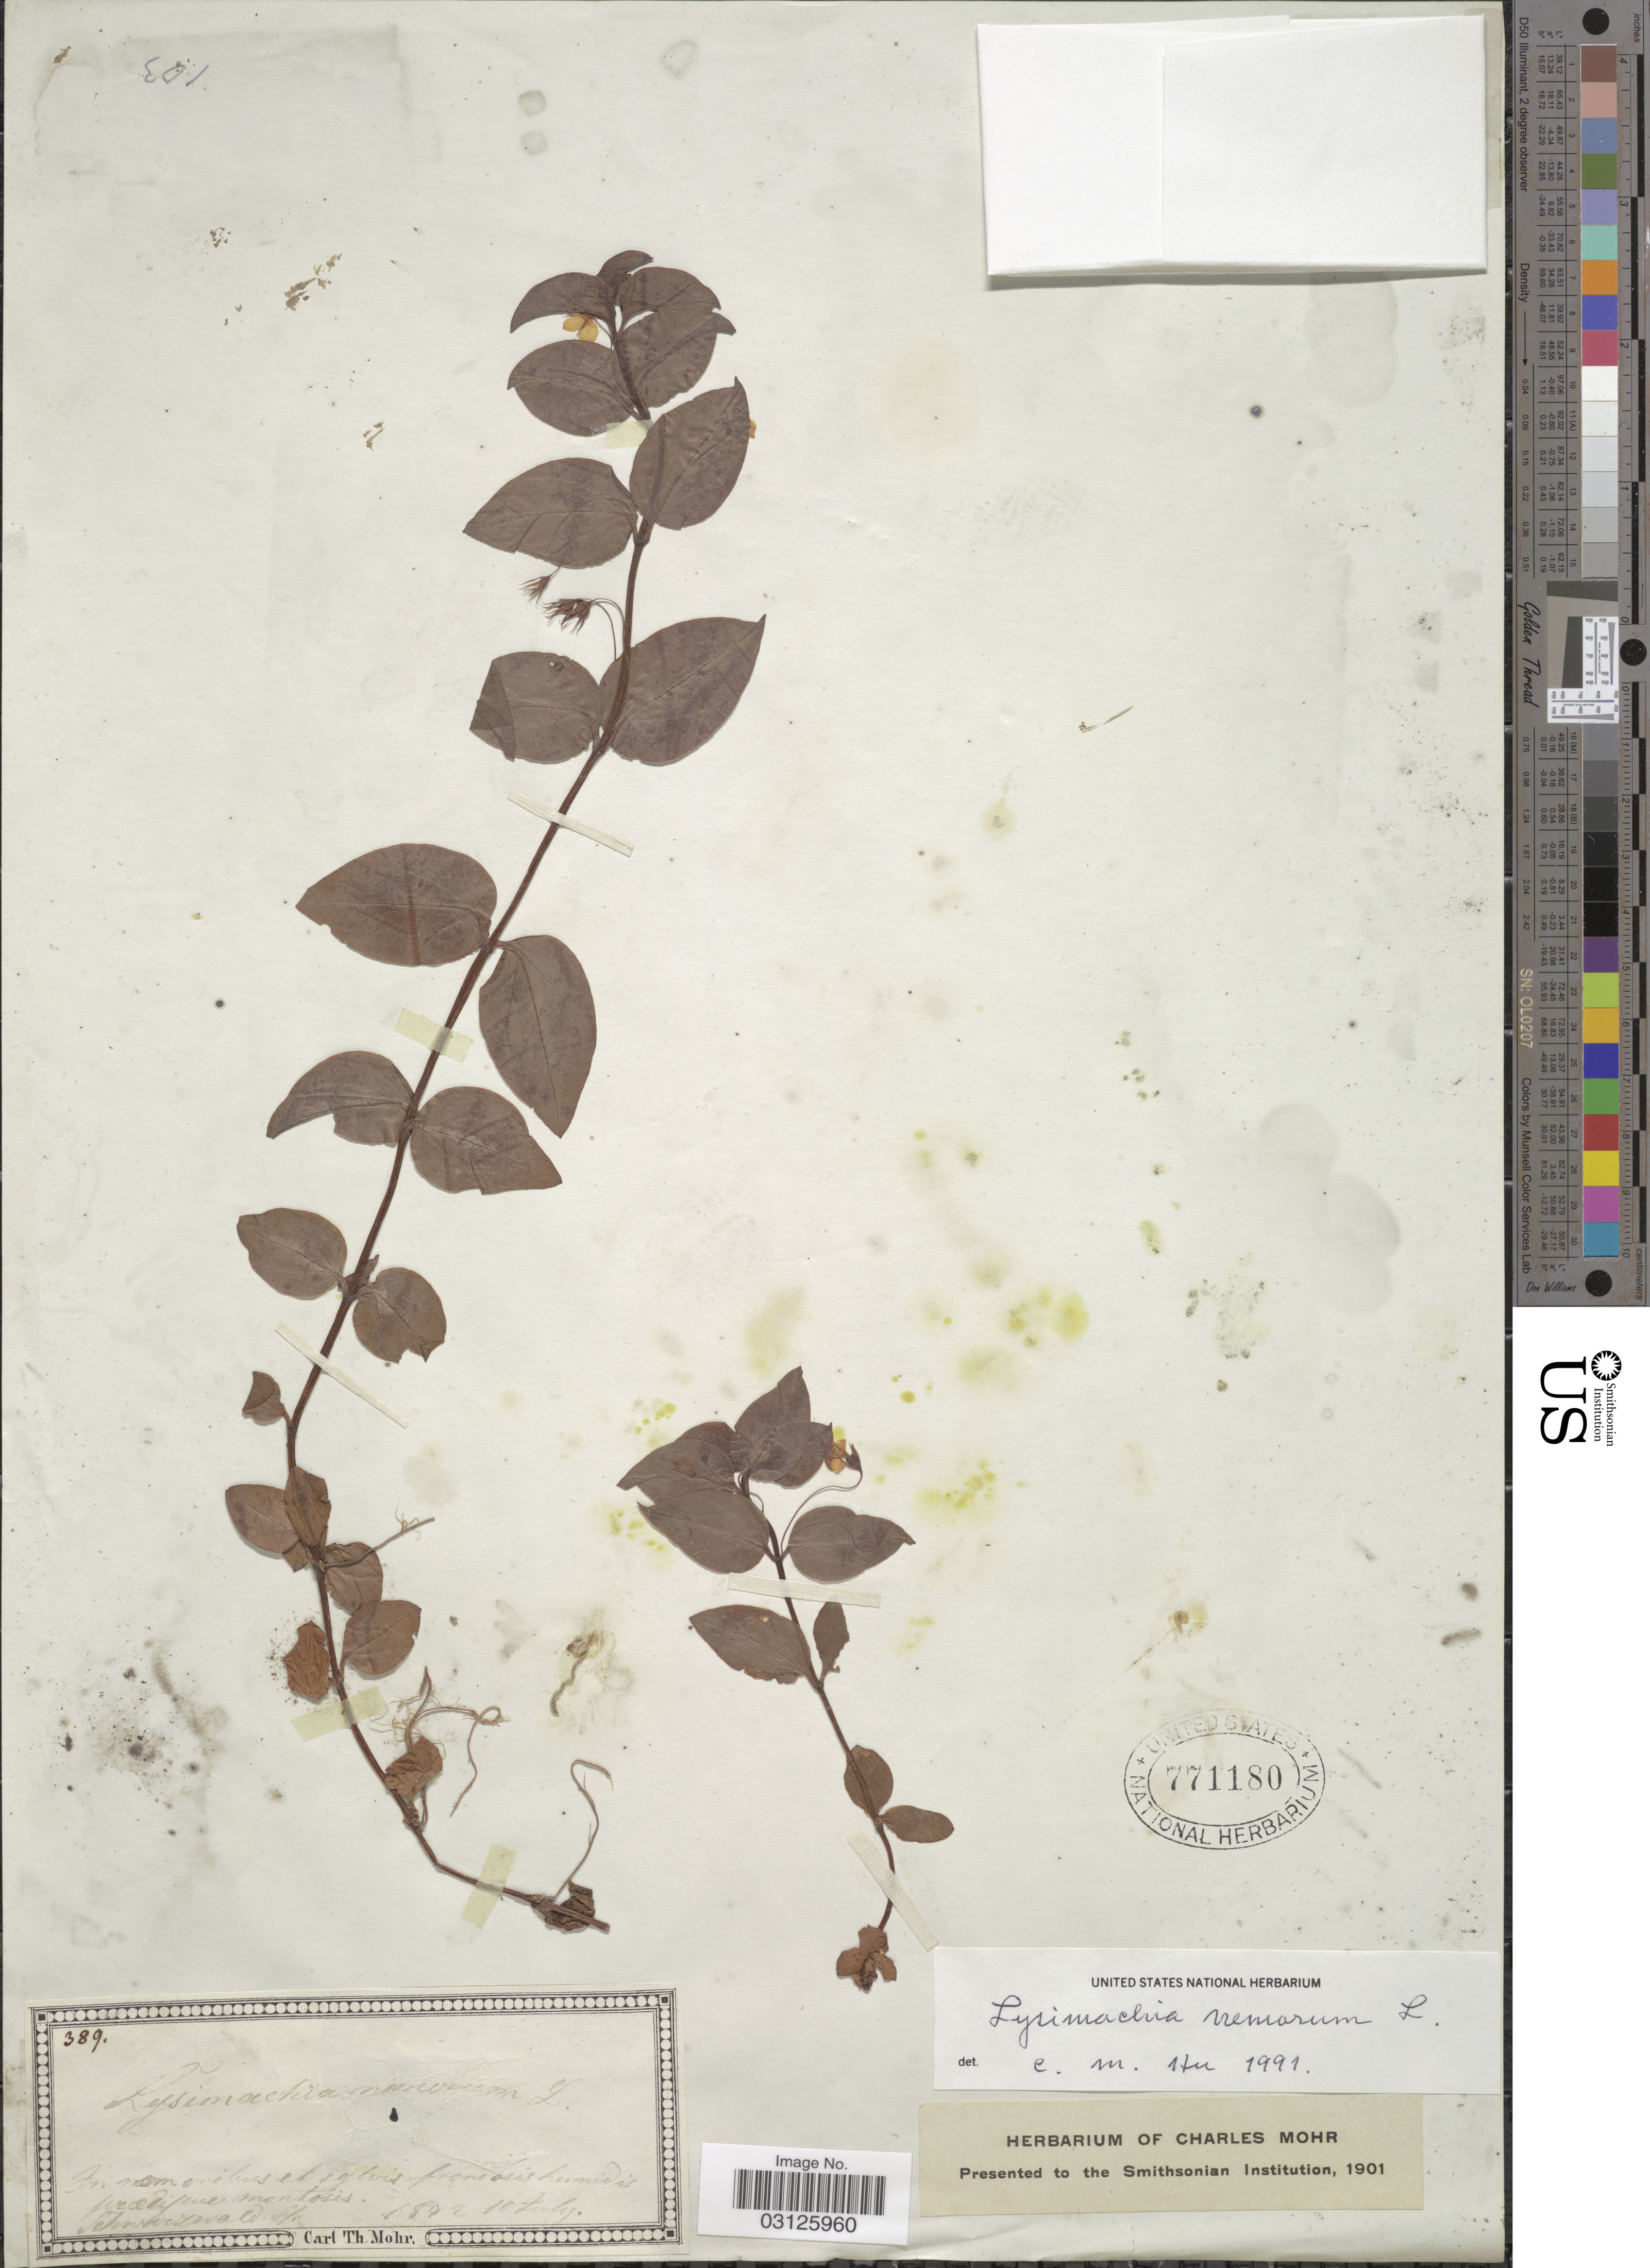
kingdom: Plantae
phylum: Tracheophyta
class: Magnoliopsida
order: Ericales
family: Primulaceae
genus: Lysimachia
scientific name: Lysimachia nemorum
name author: L.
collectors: Mohr, C. T. (herbarium)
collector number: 389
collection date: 1842-07-10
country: Germany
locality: Schwarzwald.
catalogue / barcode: US 771180